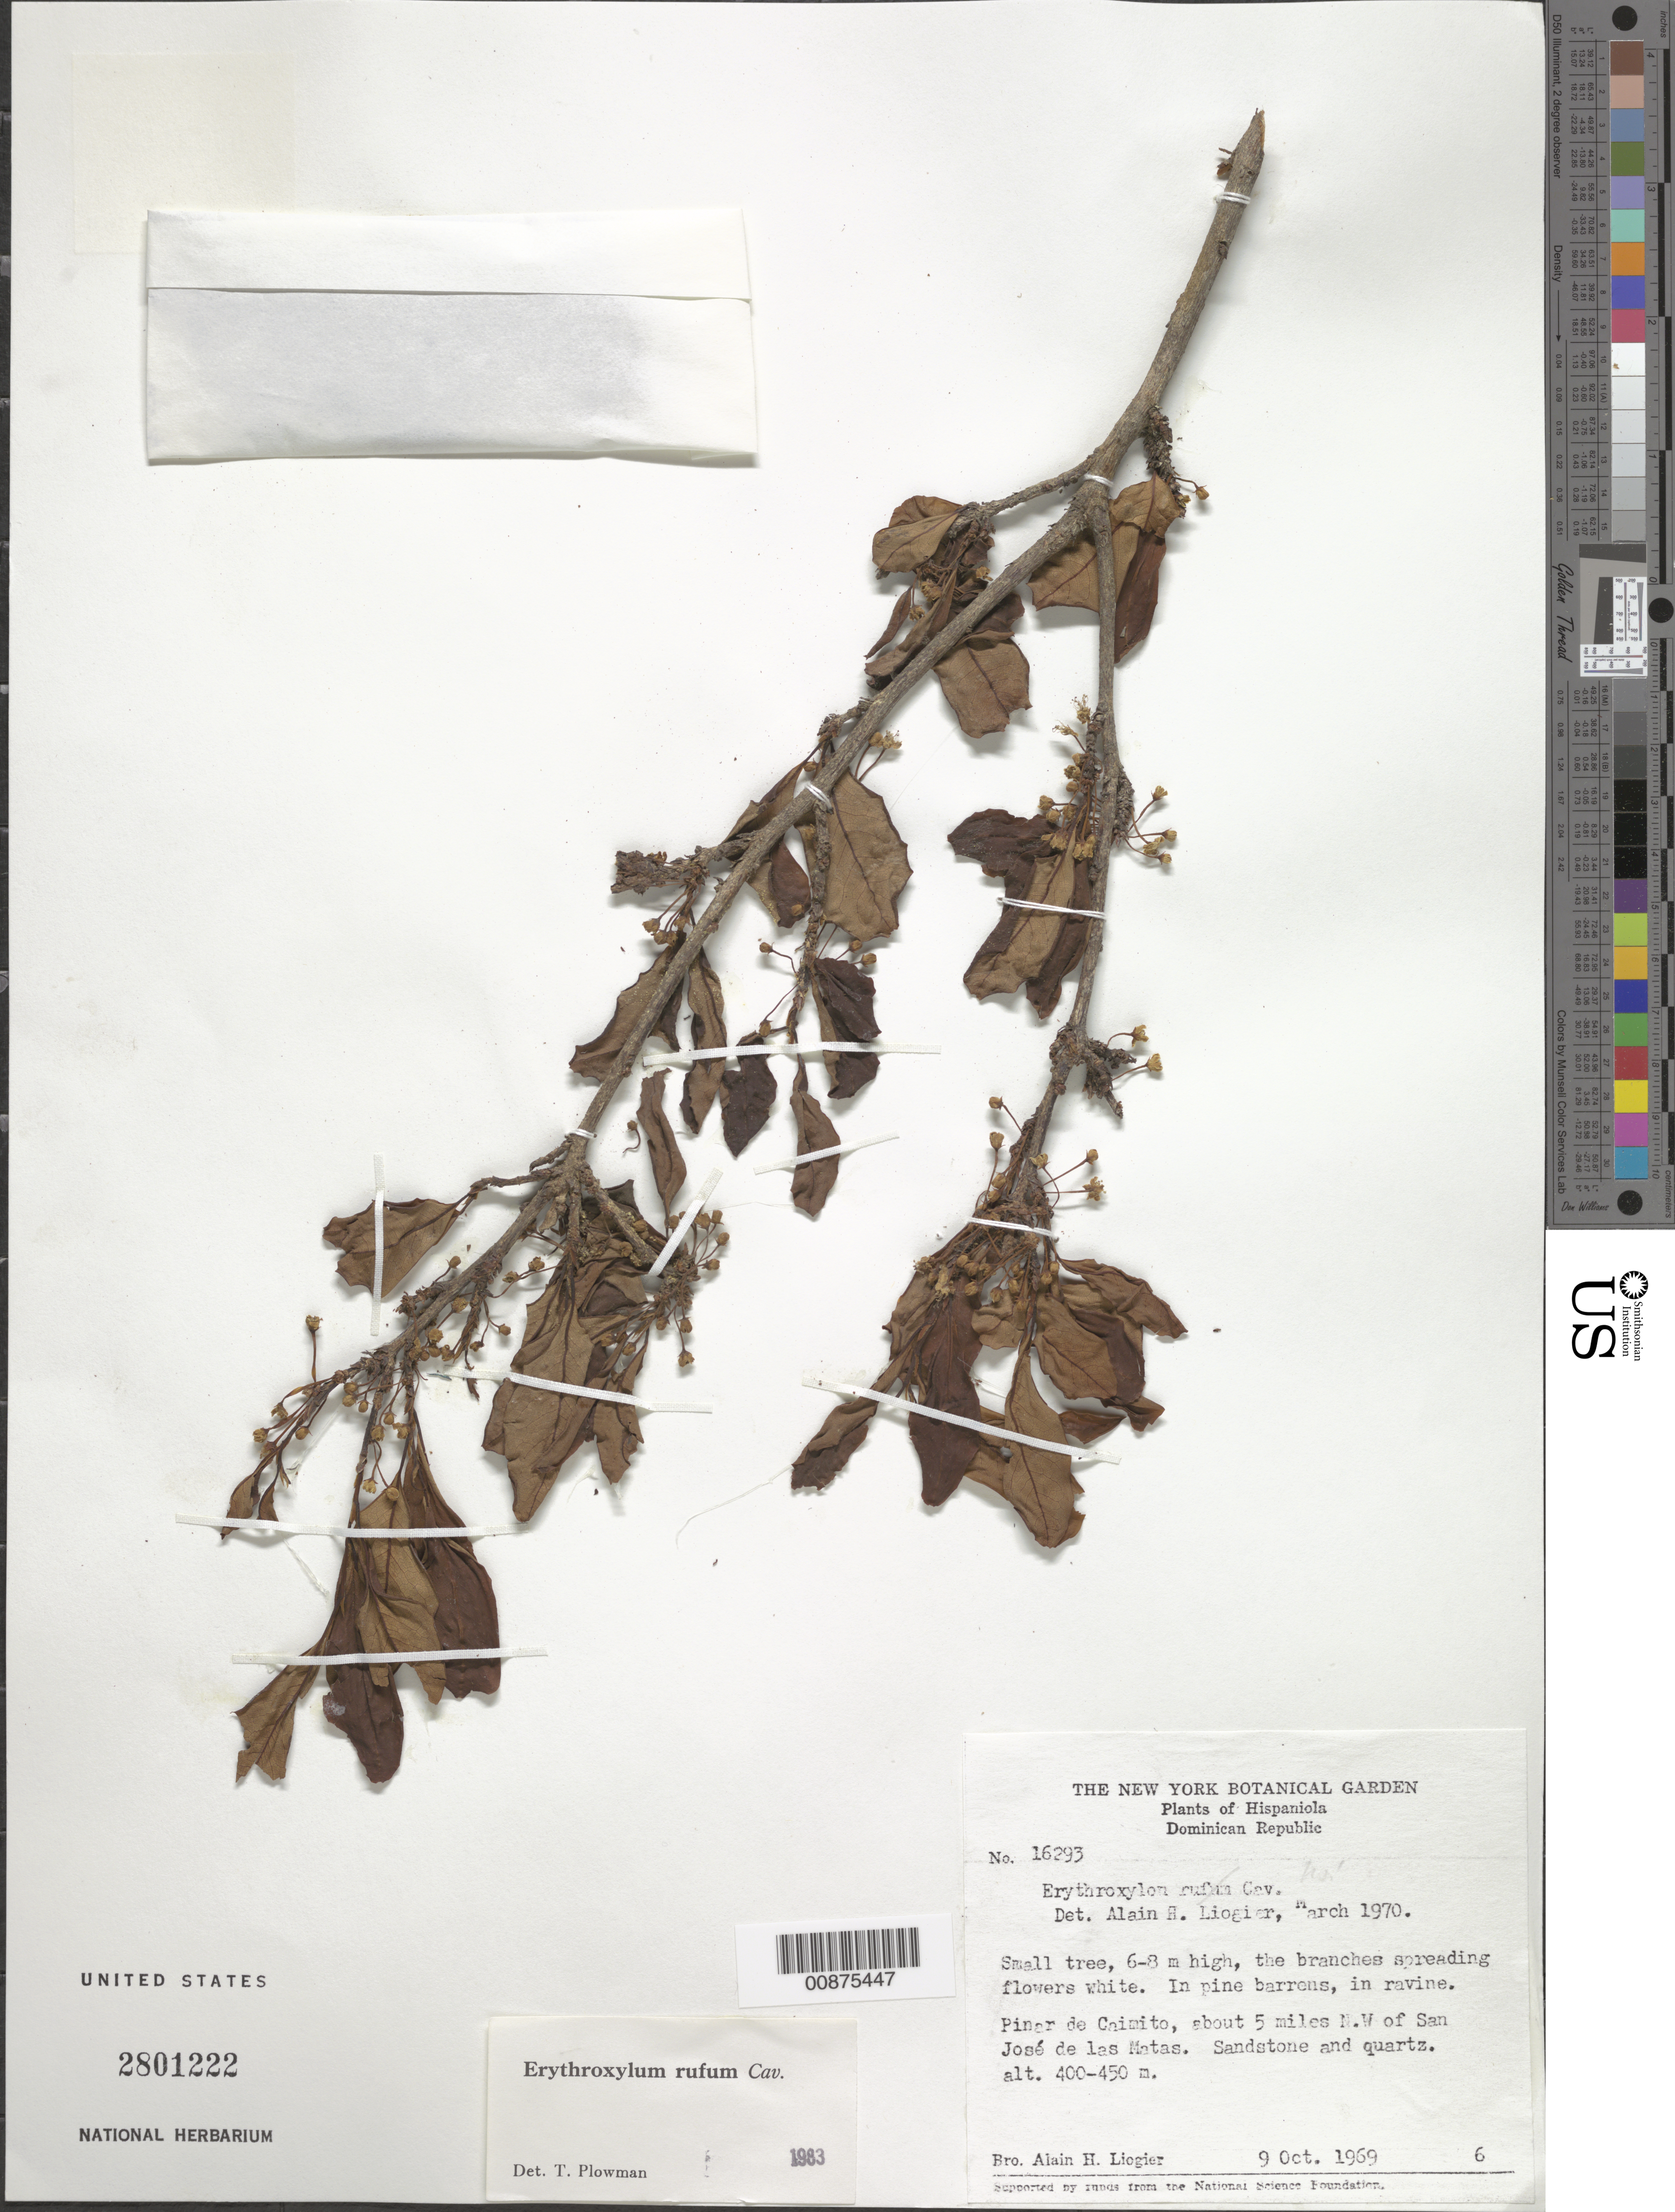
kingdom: Plantae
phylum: Tracheophyta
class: Magnoliopsida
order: Malpighiales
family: Erythroxylaceae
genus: Erythroxylum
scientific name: Erythroxylum rufum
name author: Cav.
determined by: Plowman, Timothy C.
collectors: A. H. Liogier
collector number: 16293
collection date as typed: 09 Oct 1969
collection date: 1969-10-09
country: Dominican Republic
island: Hispaniola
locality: Pinar de Caimito, about 5 miles N.W. of San José de las Matas.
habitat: In pine barrens, in ravine. Sandstone and quartz.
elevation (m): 400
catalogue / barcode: US 2801222